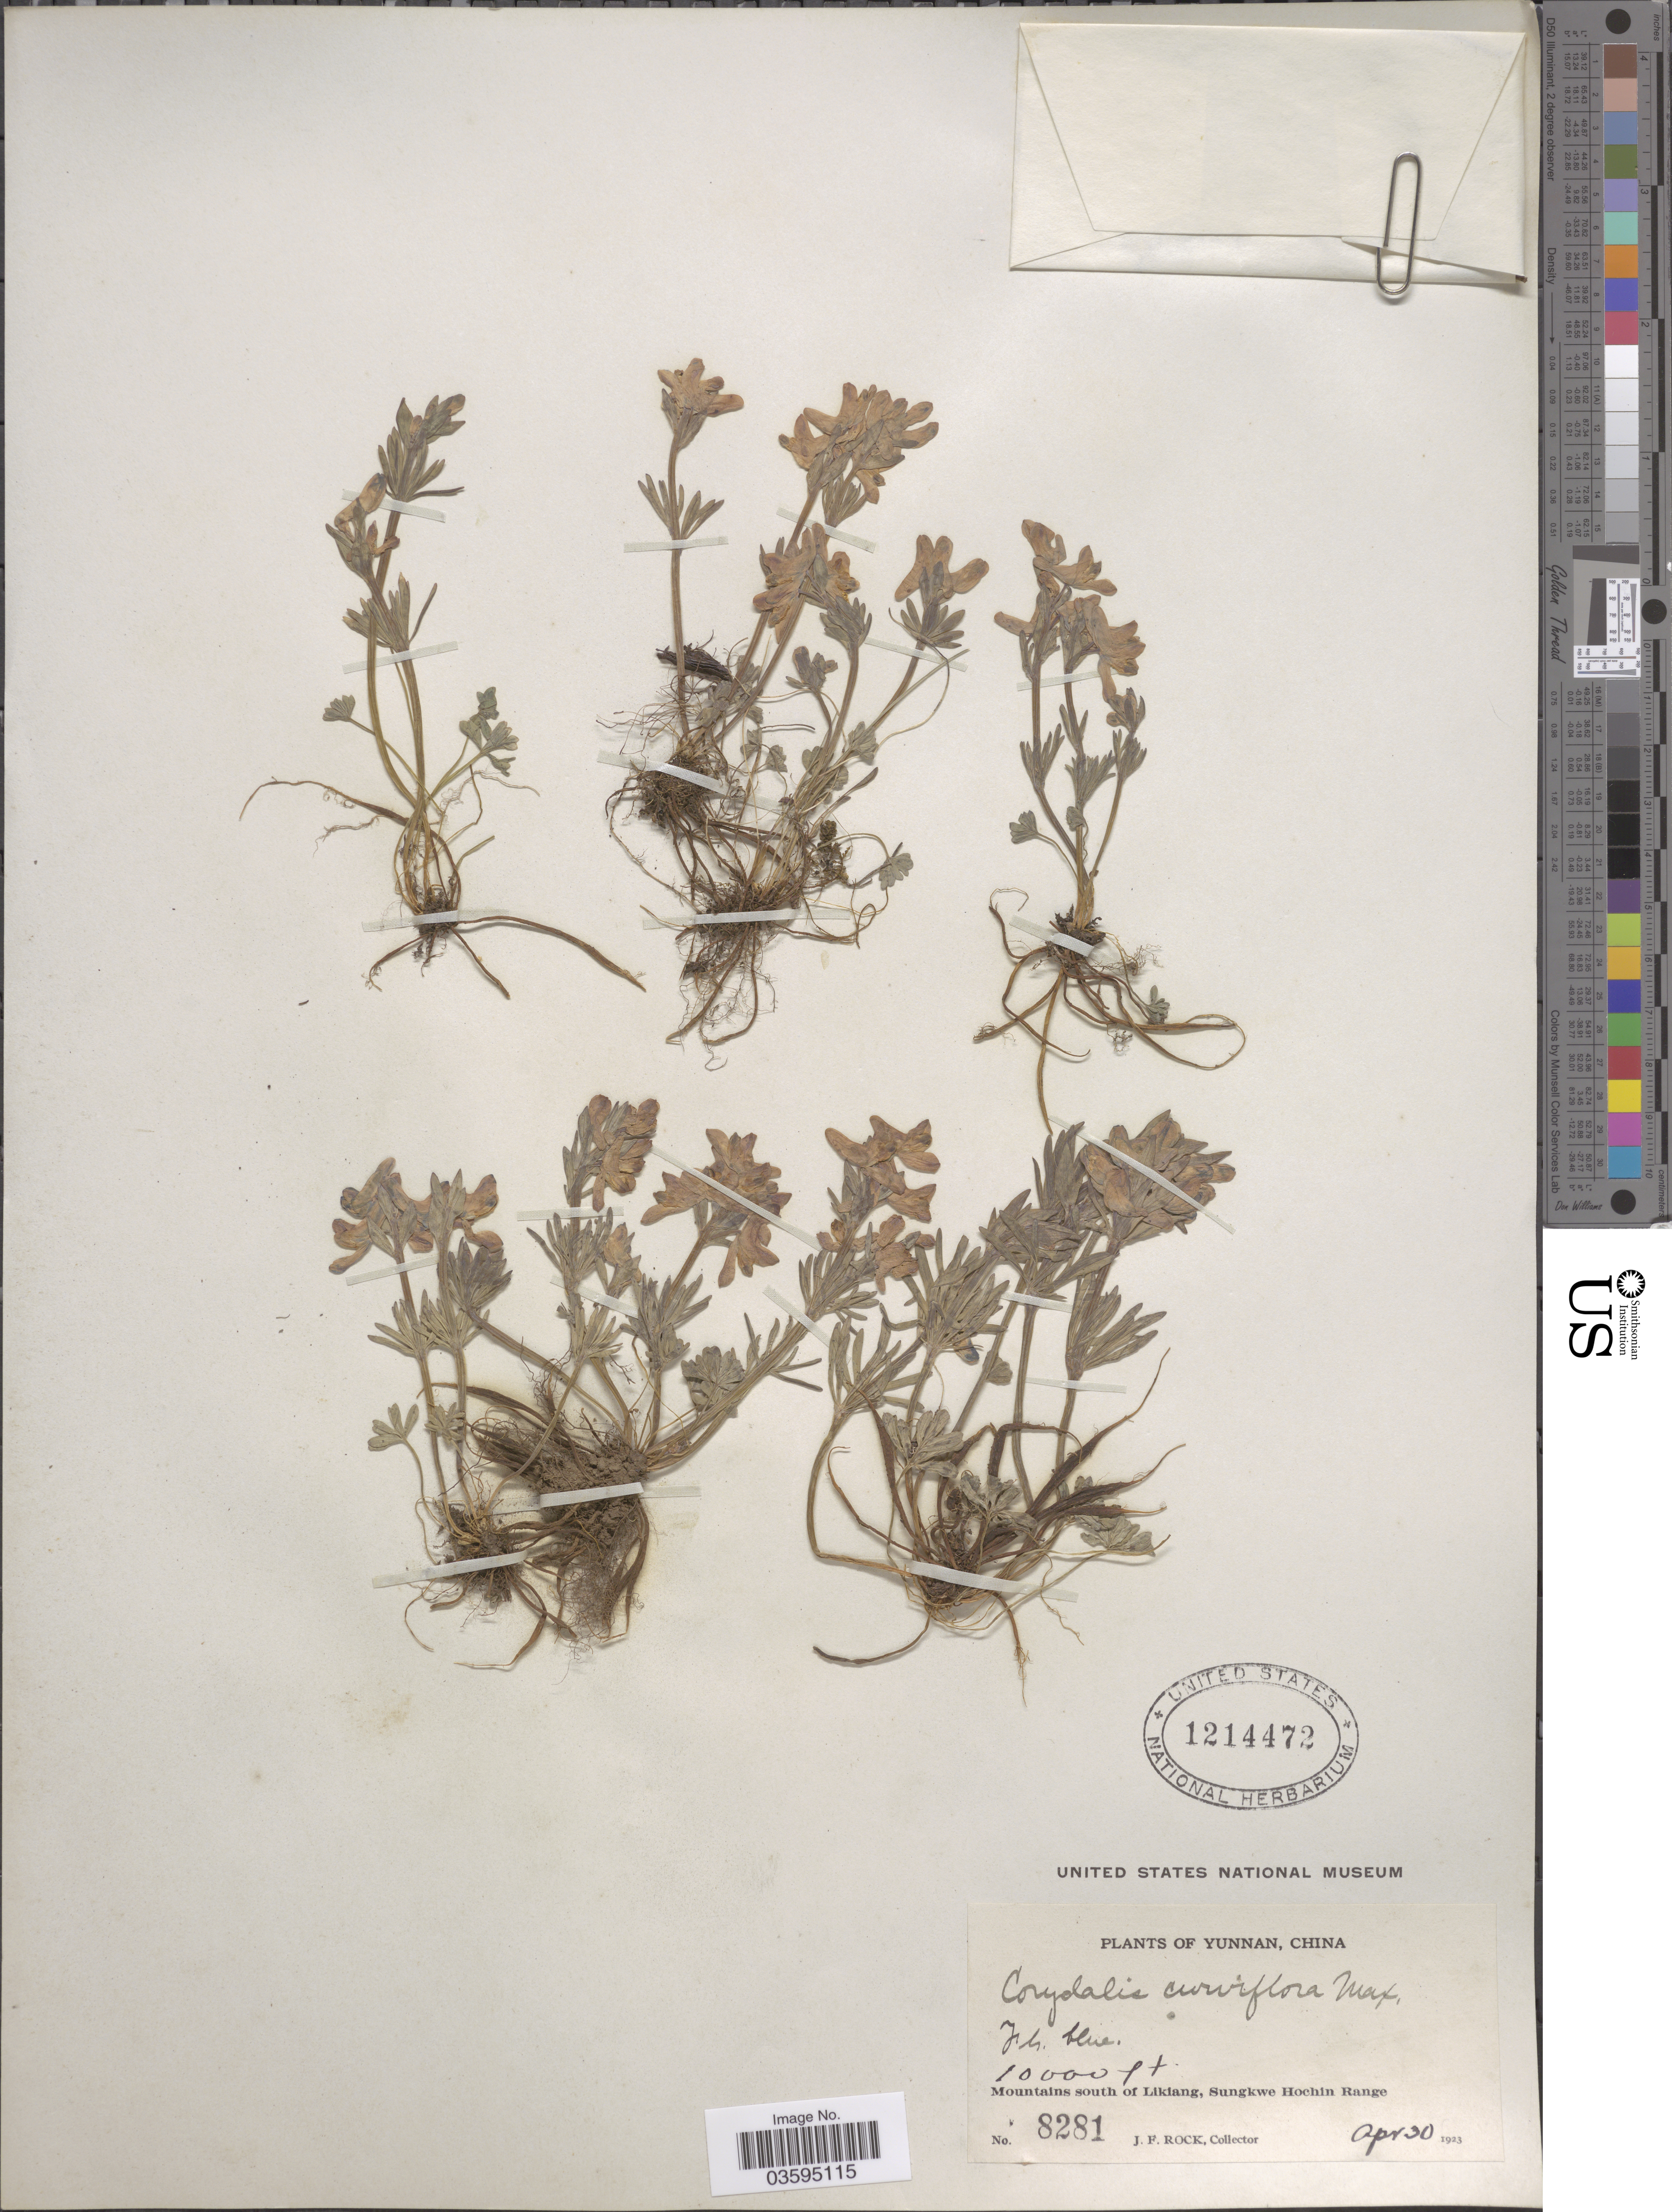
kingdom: Plantae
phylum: Tracheophyta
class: Magnoliopsida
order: Ranunculales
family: Papaveraceae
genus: Corydalis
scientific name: Corydalis curviflora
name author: Maxim. ex Hemsl.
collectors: J. Rock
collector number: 8281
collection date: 1923-04-30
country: China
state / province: Yunnan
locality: Mountains south of Likiang, Sungkwe Hochin Range.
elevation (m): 3048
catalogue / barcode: US 1214472